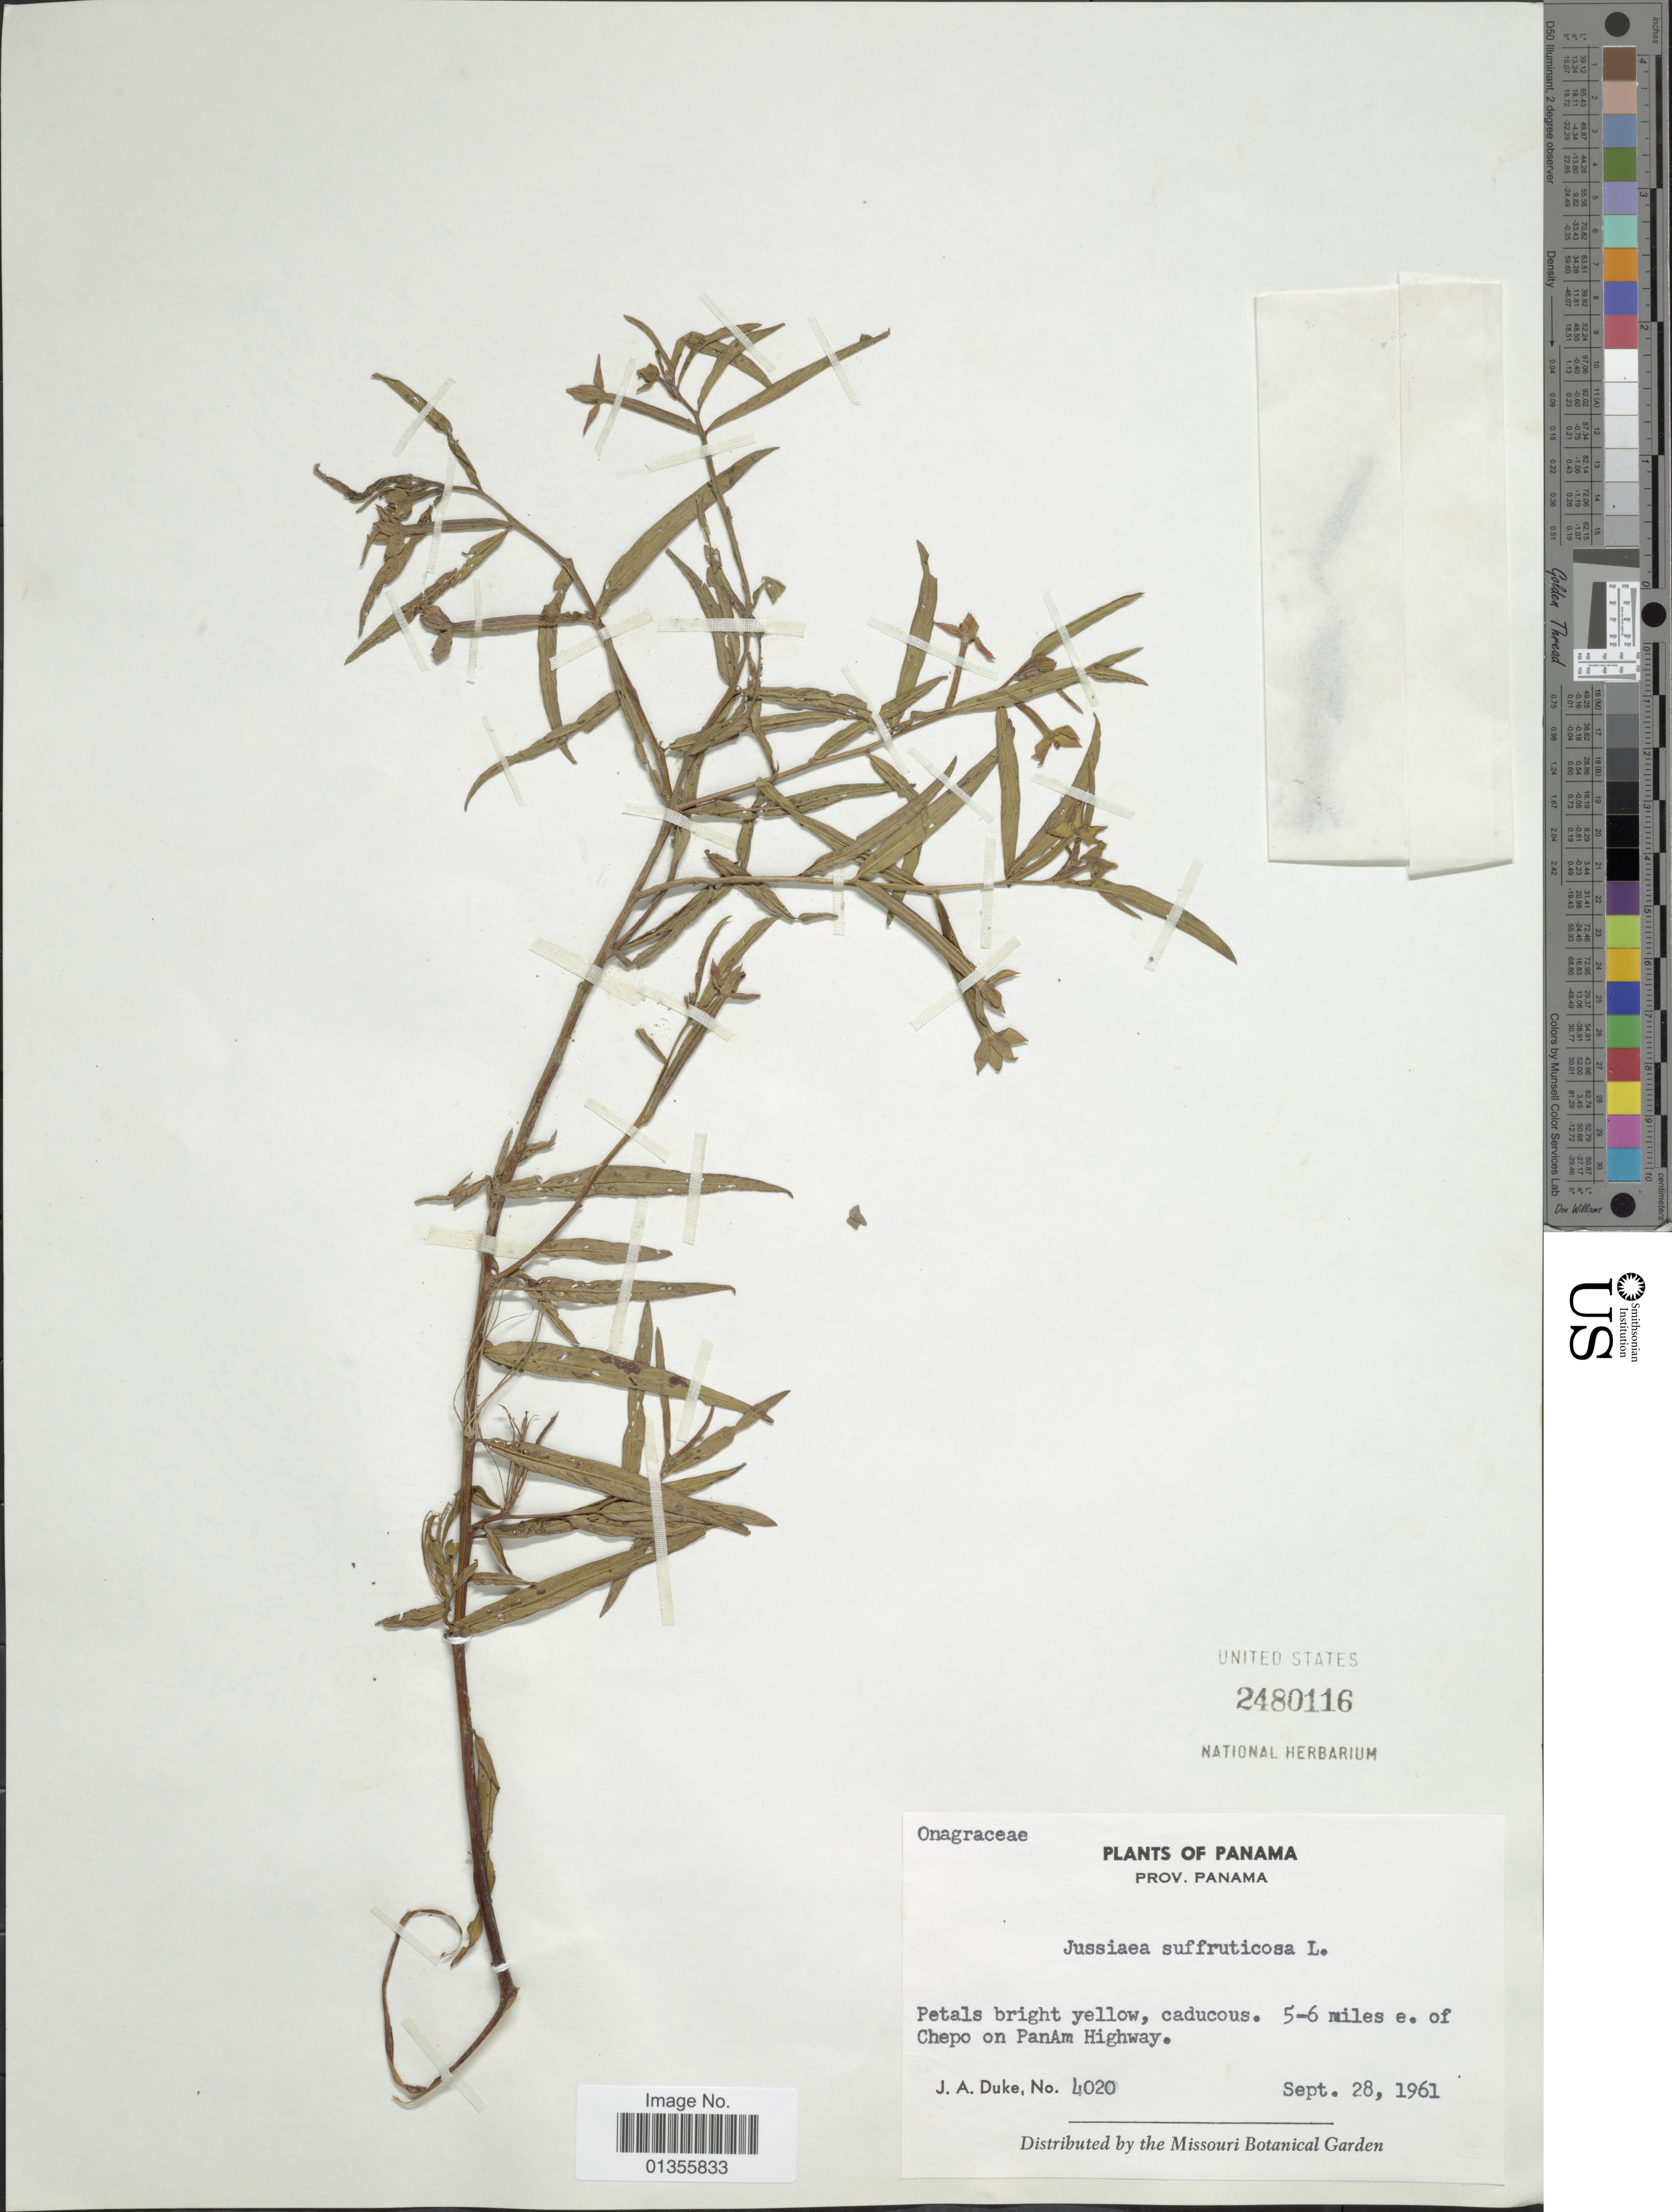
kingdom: Plantae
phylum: Tracheophyta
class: Magnoliopsida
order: Myrtales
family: Onagraceae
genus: Ludwigia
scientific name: Ludwigia octovalvis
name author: (Jacq.) P.H. Raven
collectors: J. A. Duke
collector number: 4020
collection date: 1961-09-28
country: Panama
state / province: Panamá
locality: Prov. Panama. 5-6 miles e. of Chepo on PanAm Highway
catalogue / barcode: US 2480116